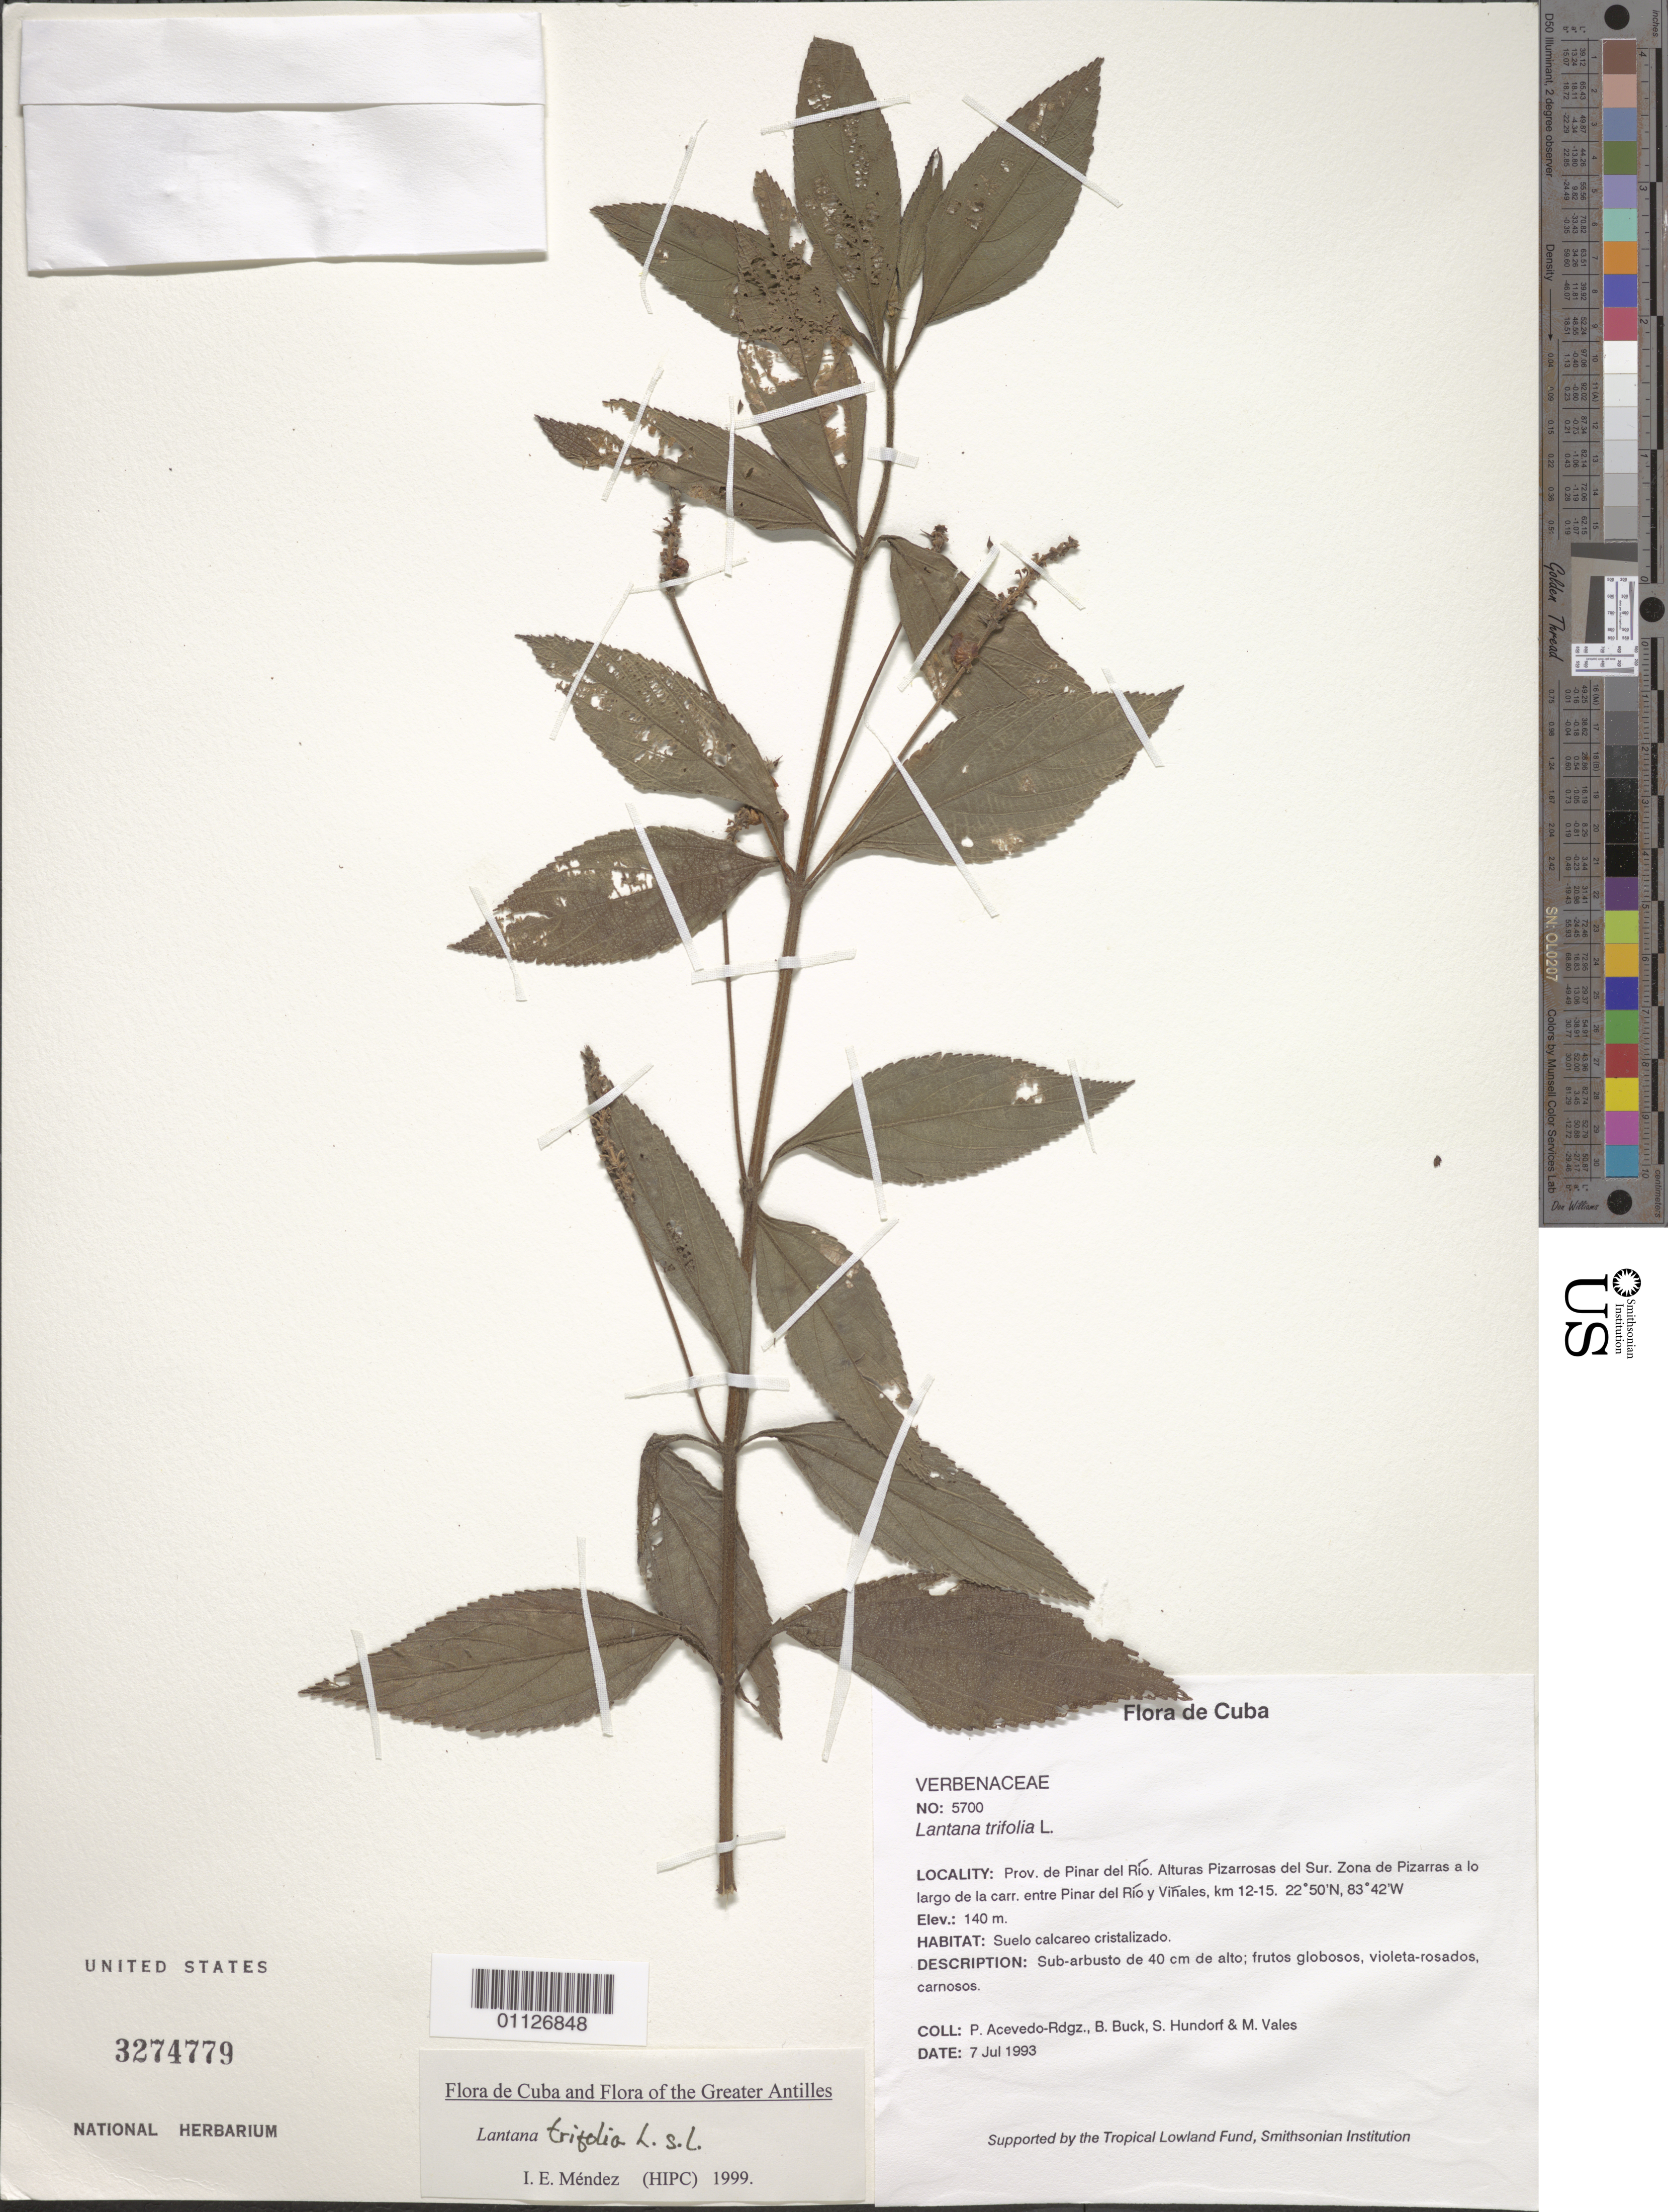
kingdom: Plantae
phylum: Tracheophyta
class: Magnoliopsida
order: Lamiales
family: Verbenaceae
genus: Lantana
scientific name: Lantana trifolia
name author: L.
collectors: P. Acevedo-Rodr., B. Buck, S. Hundorf & M. Vales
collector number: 5700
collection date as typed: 07 Jul 1993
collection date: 1993-07-07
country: Cuba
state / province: Pinar del Rio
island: Cuba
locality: Alturas Pizarrosas del Sur; Zona de Pizarras a lo largo de la carr entre Pinar del Río y Vinales, km 12-15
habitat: suelo calcareo cristalizado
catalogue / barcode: US 3274779